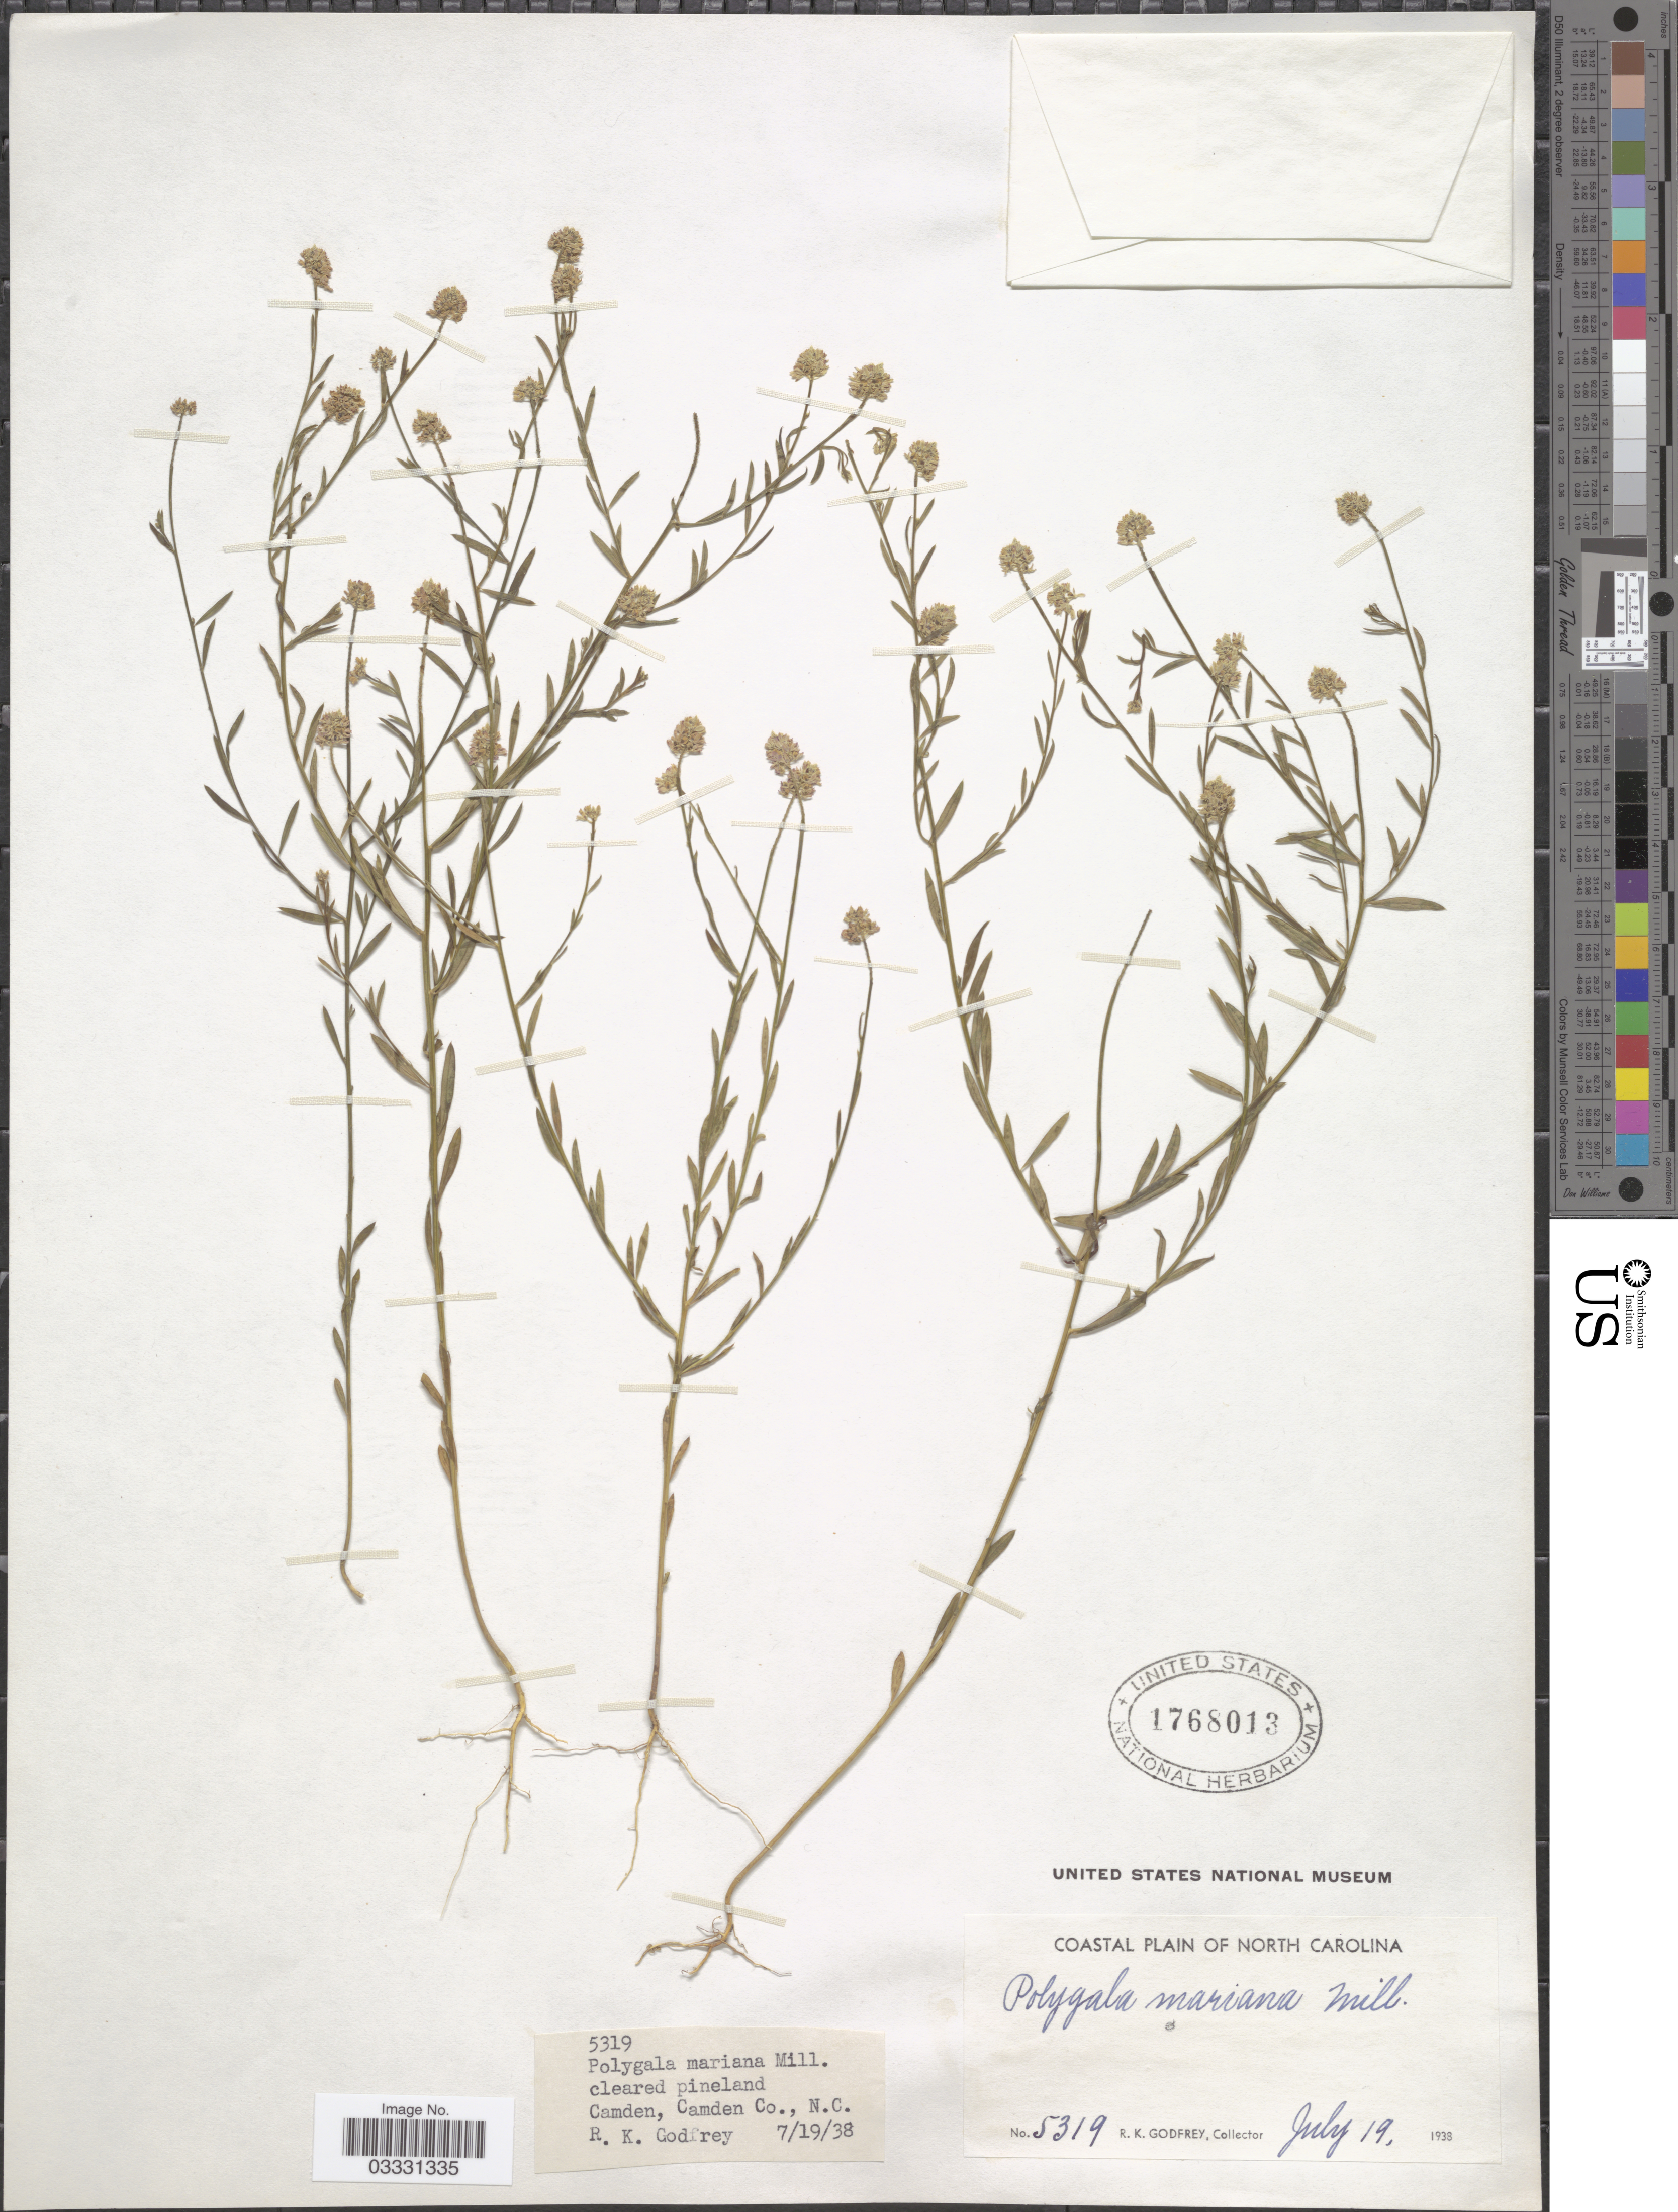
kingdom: Plantae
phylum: Tracheophyta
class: Magnoliopsida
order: Fabales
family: Polygalaceae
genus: Polygala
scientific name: Polygala mariana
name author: Mill.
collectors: R. K. Godfrey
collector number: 5319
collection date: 1938-07-19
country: United States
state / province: North Carolina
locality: Coastal Plain of North Carolina. Camden, Camden Co.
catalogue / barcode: US 1768013